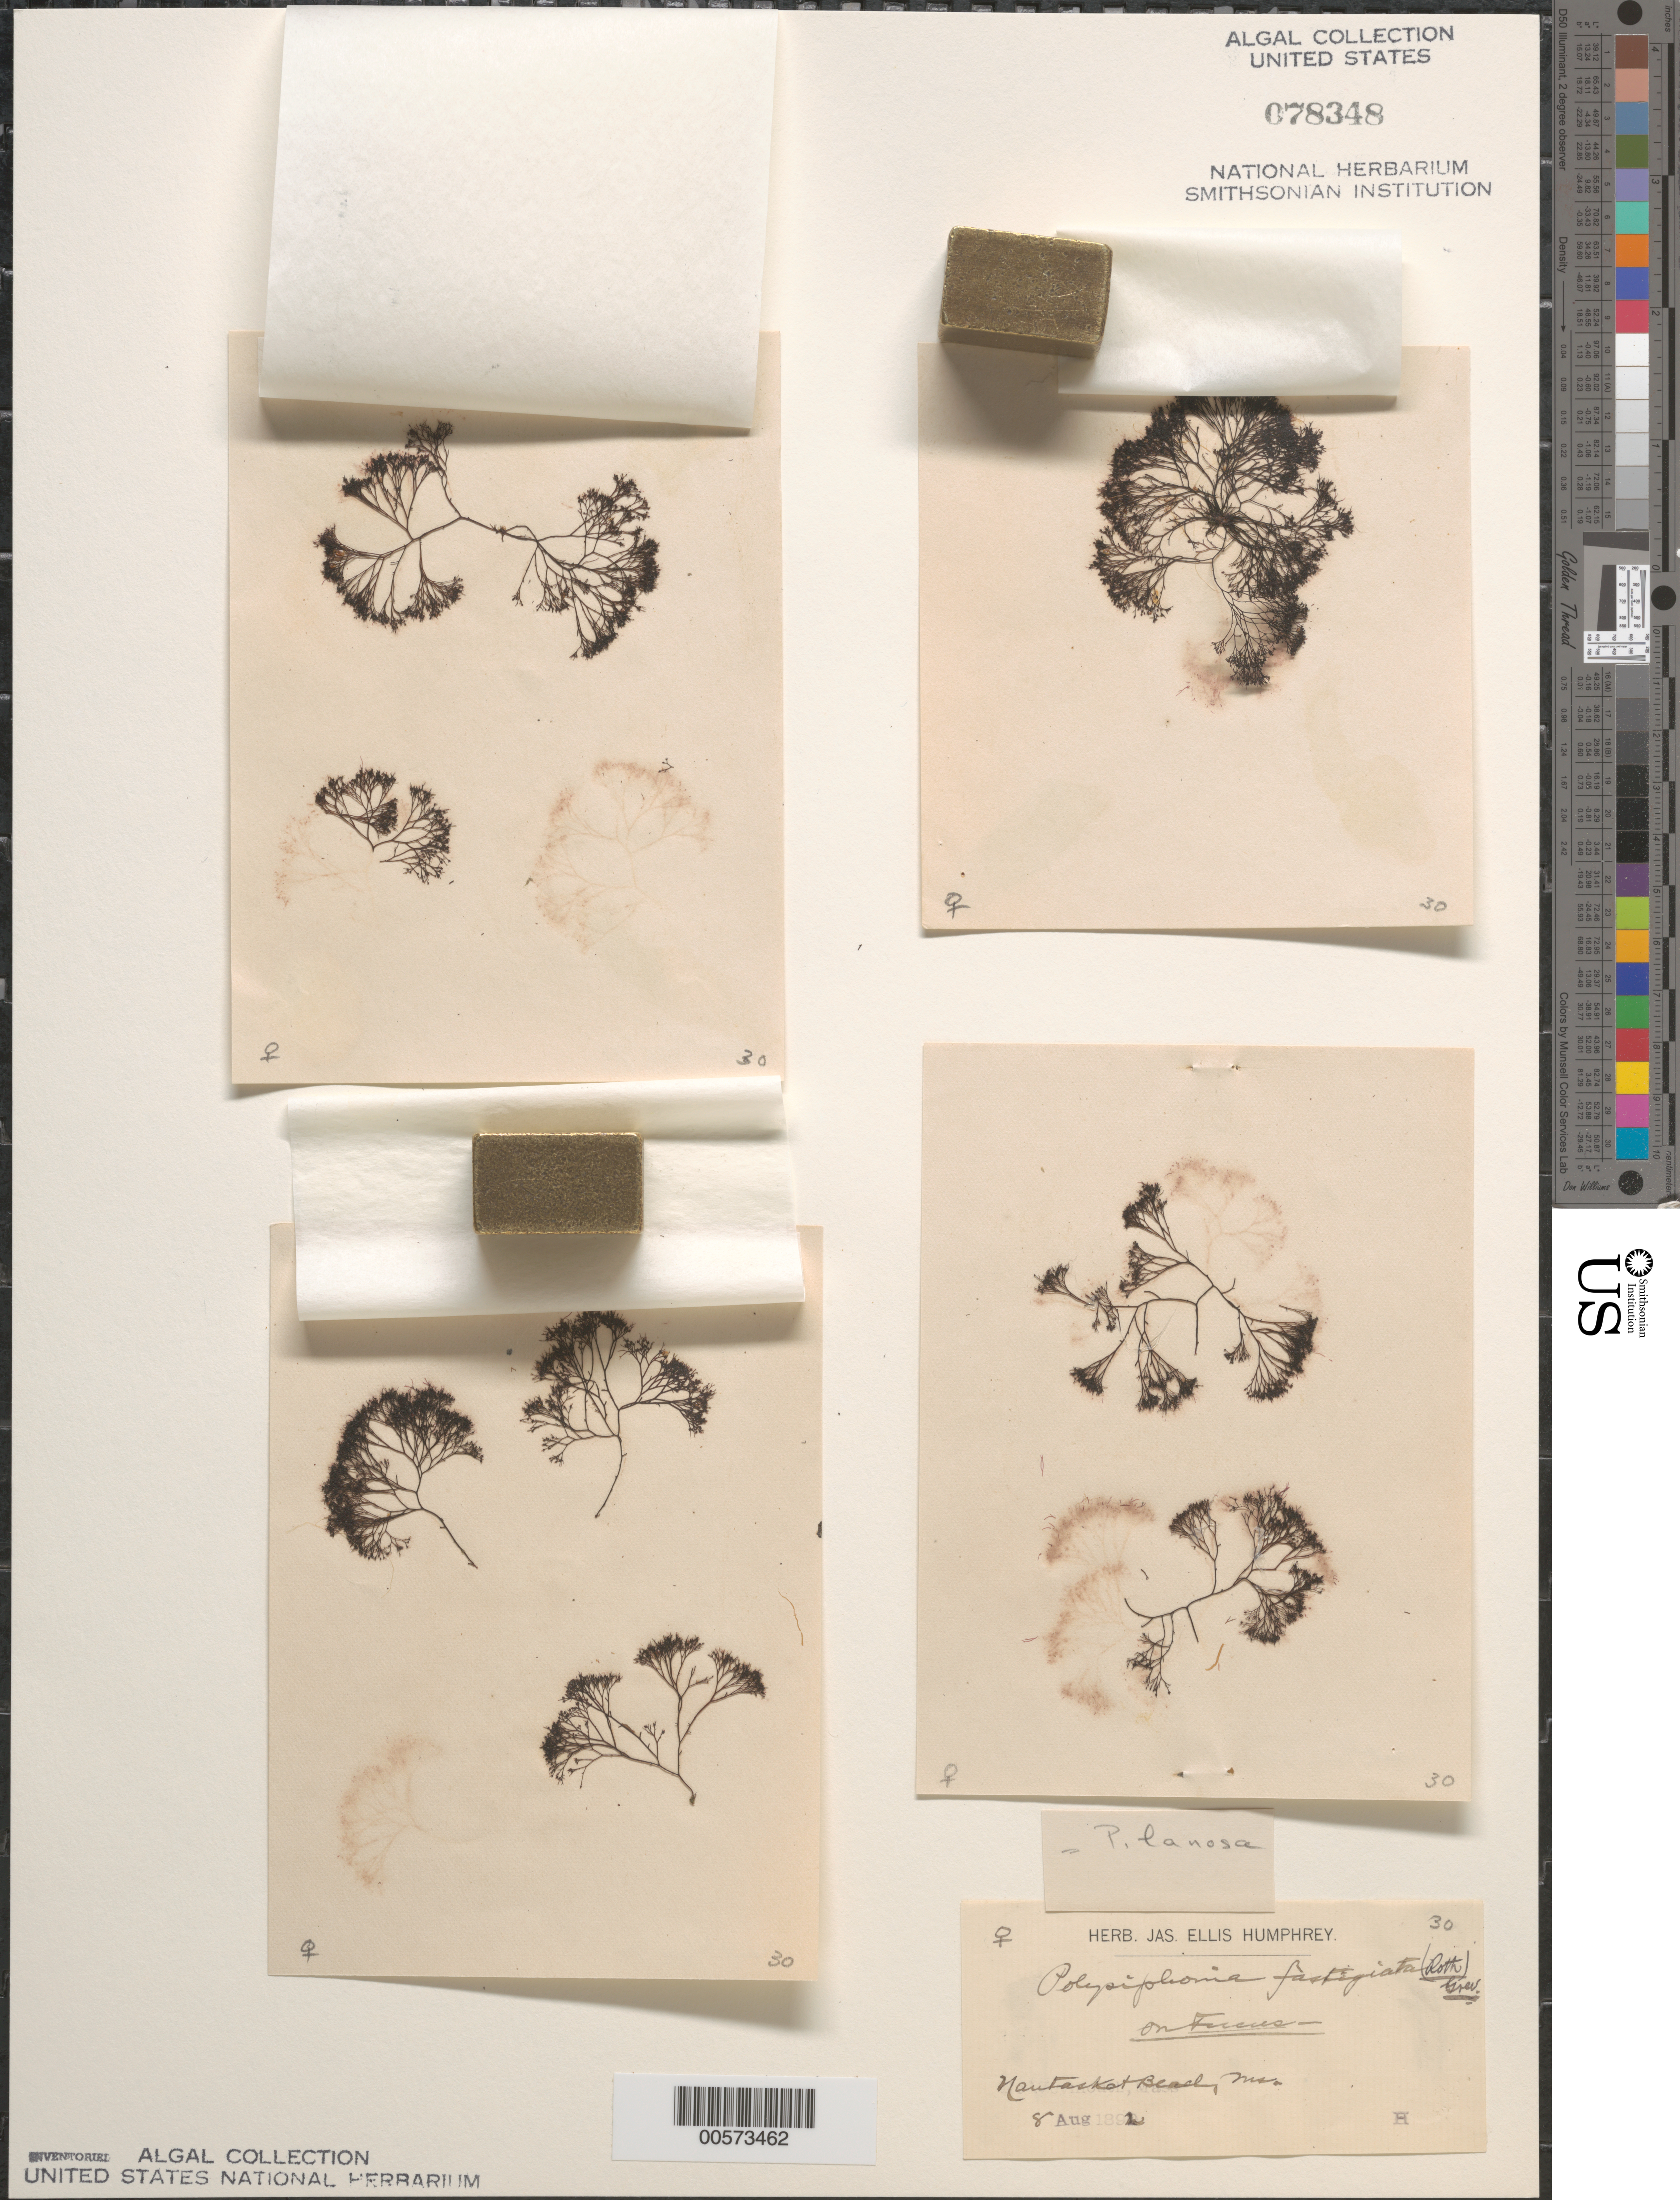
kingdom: Plantae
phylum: Rhodophyta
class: Florideophyceae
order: Ceramiales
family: Rhodomelaceae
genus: Vertebrata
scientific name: Vertebrata lanosa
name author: (L.) T.A. Chr.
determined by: Algae name updating Project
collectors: J. Humphrey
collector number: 30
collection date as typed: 08 Aug 1892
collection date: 1892-08-08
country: United States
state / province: Massachusetts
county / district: Plymouth County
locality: Nantasket Beach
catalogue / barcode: US 78348